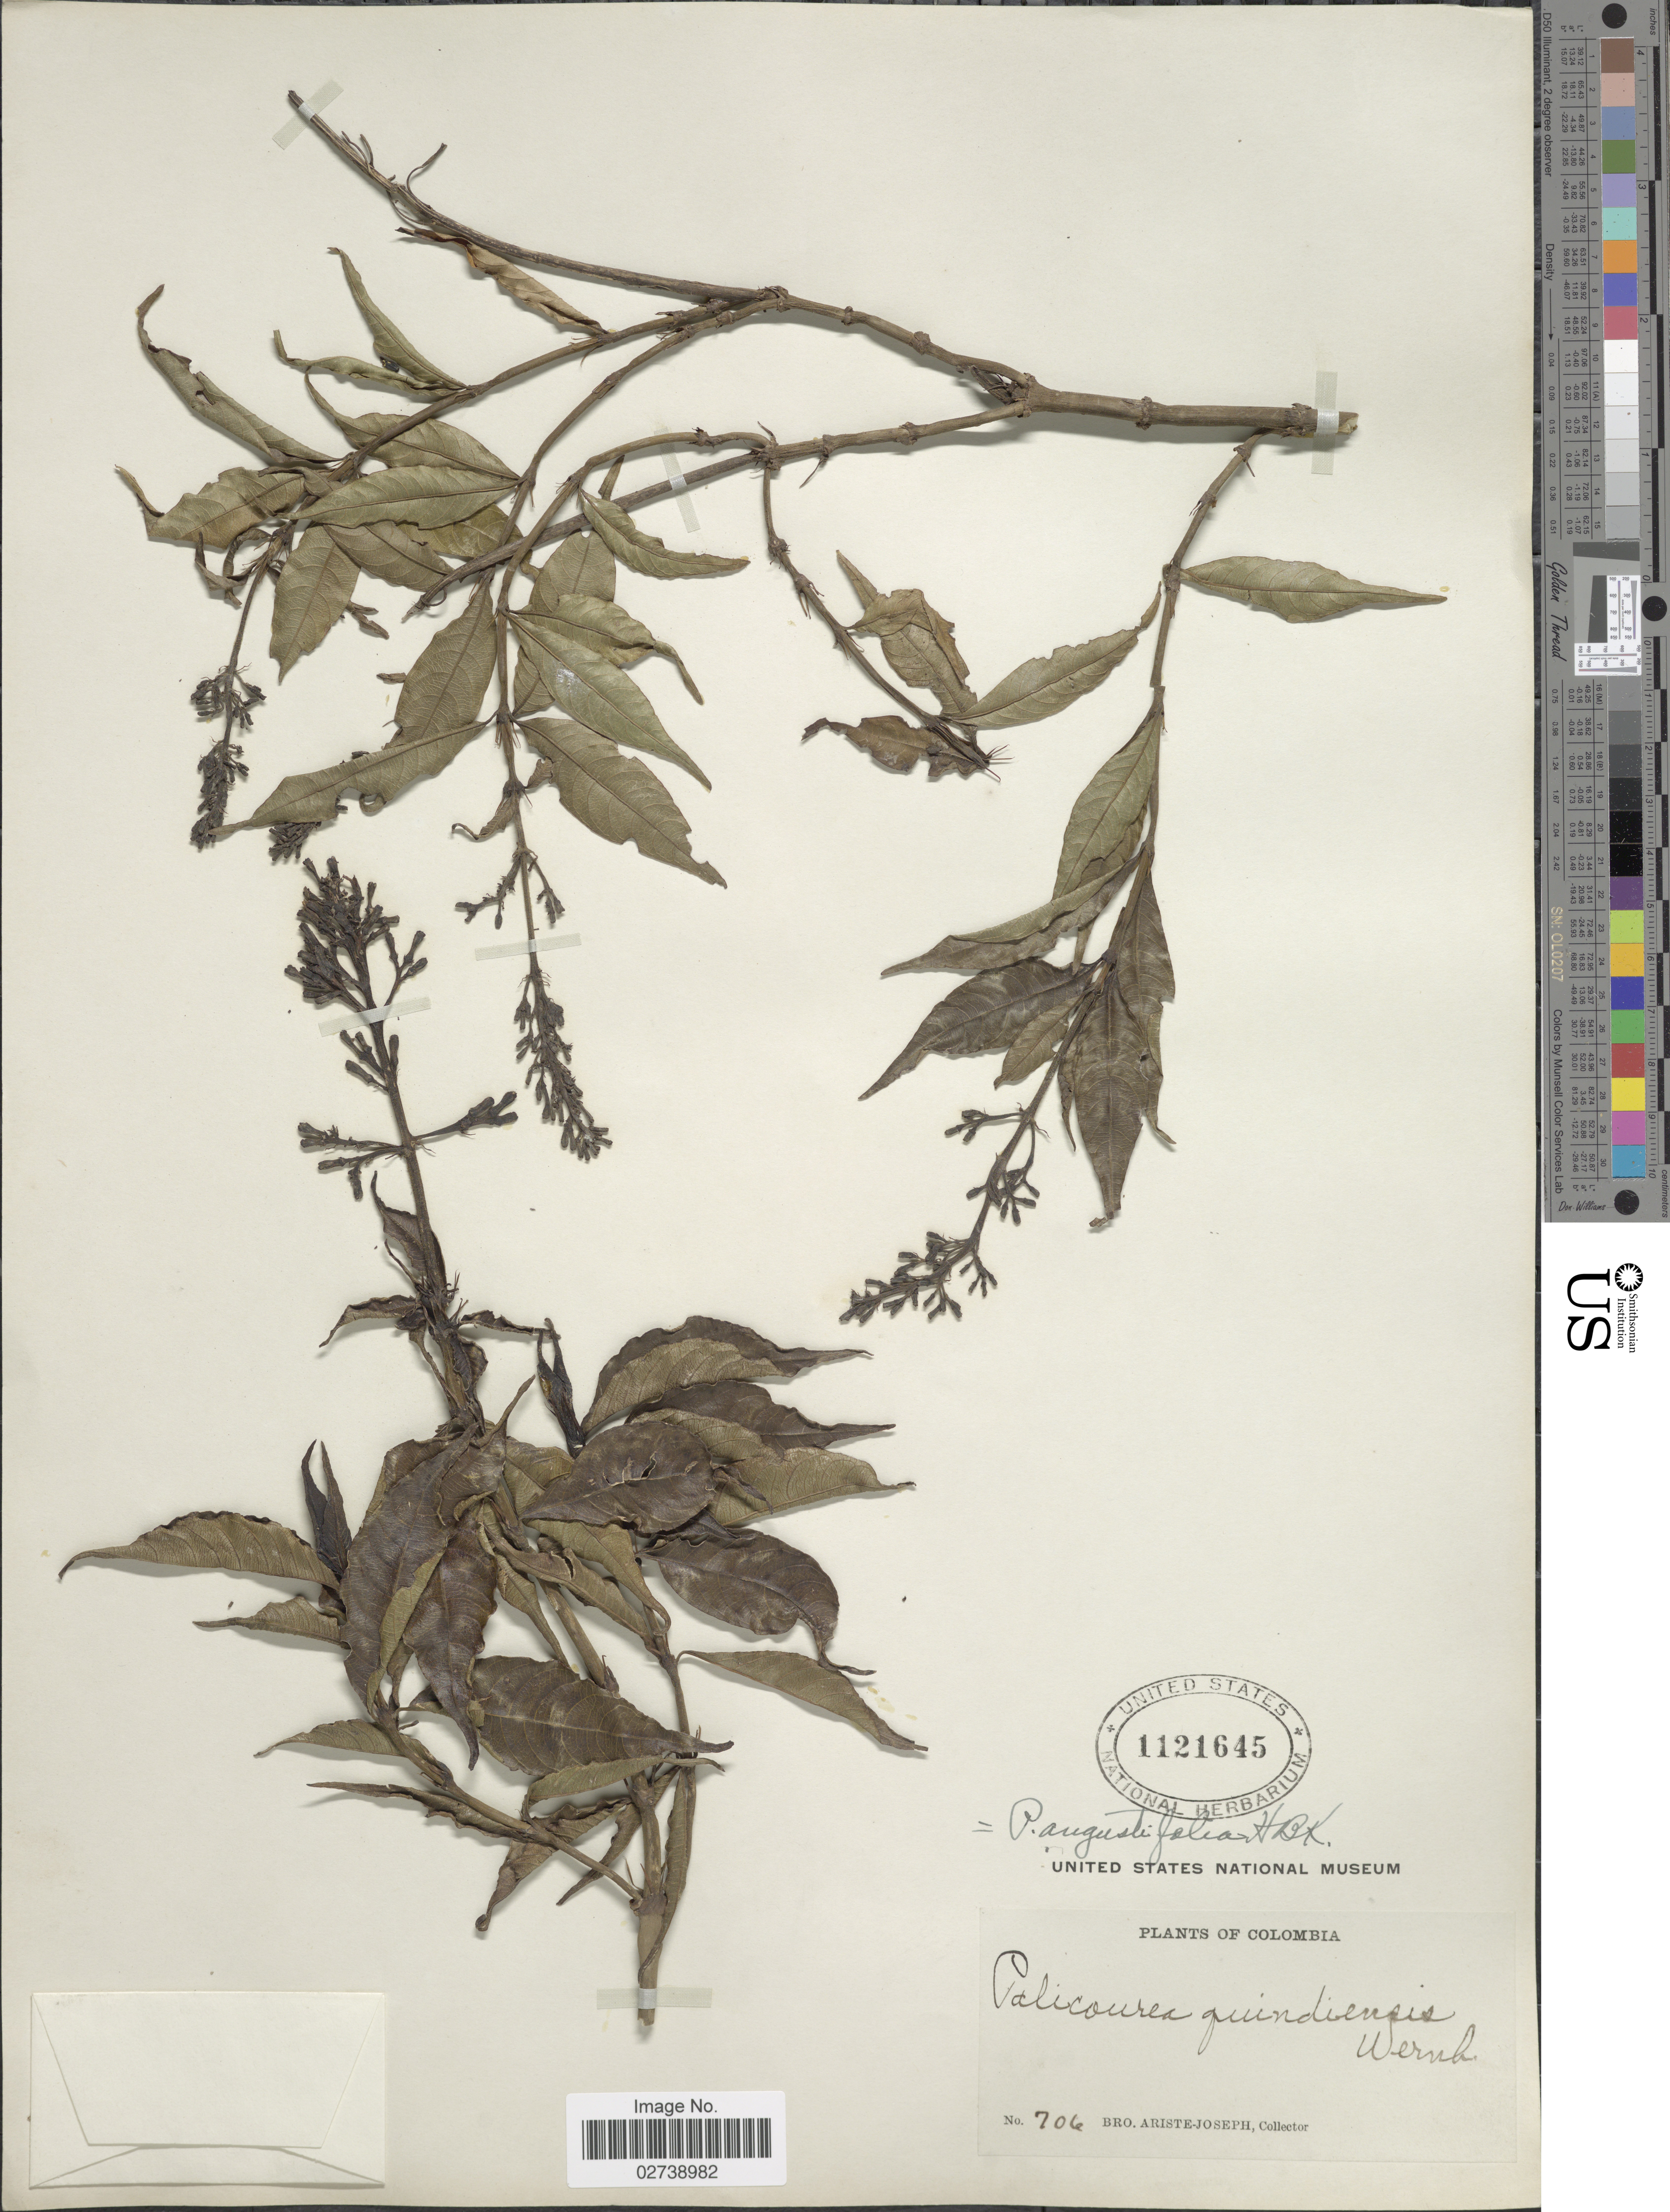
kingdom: Plantae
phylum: Tracheophyta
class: Magnoliopsida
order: Gentianales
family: Rubiaceae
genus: Palicourea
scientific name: Palicourea angustifolia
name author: Kunth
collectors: Bro. Ariste-Joseph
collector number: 706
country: Colombia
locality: Colombia.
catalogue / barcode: US 1121645